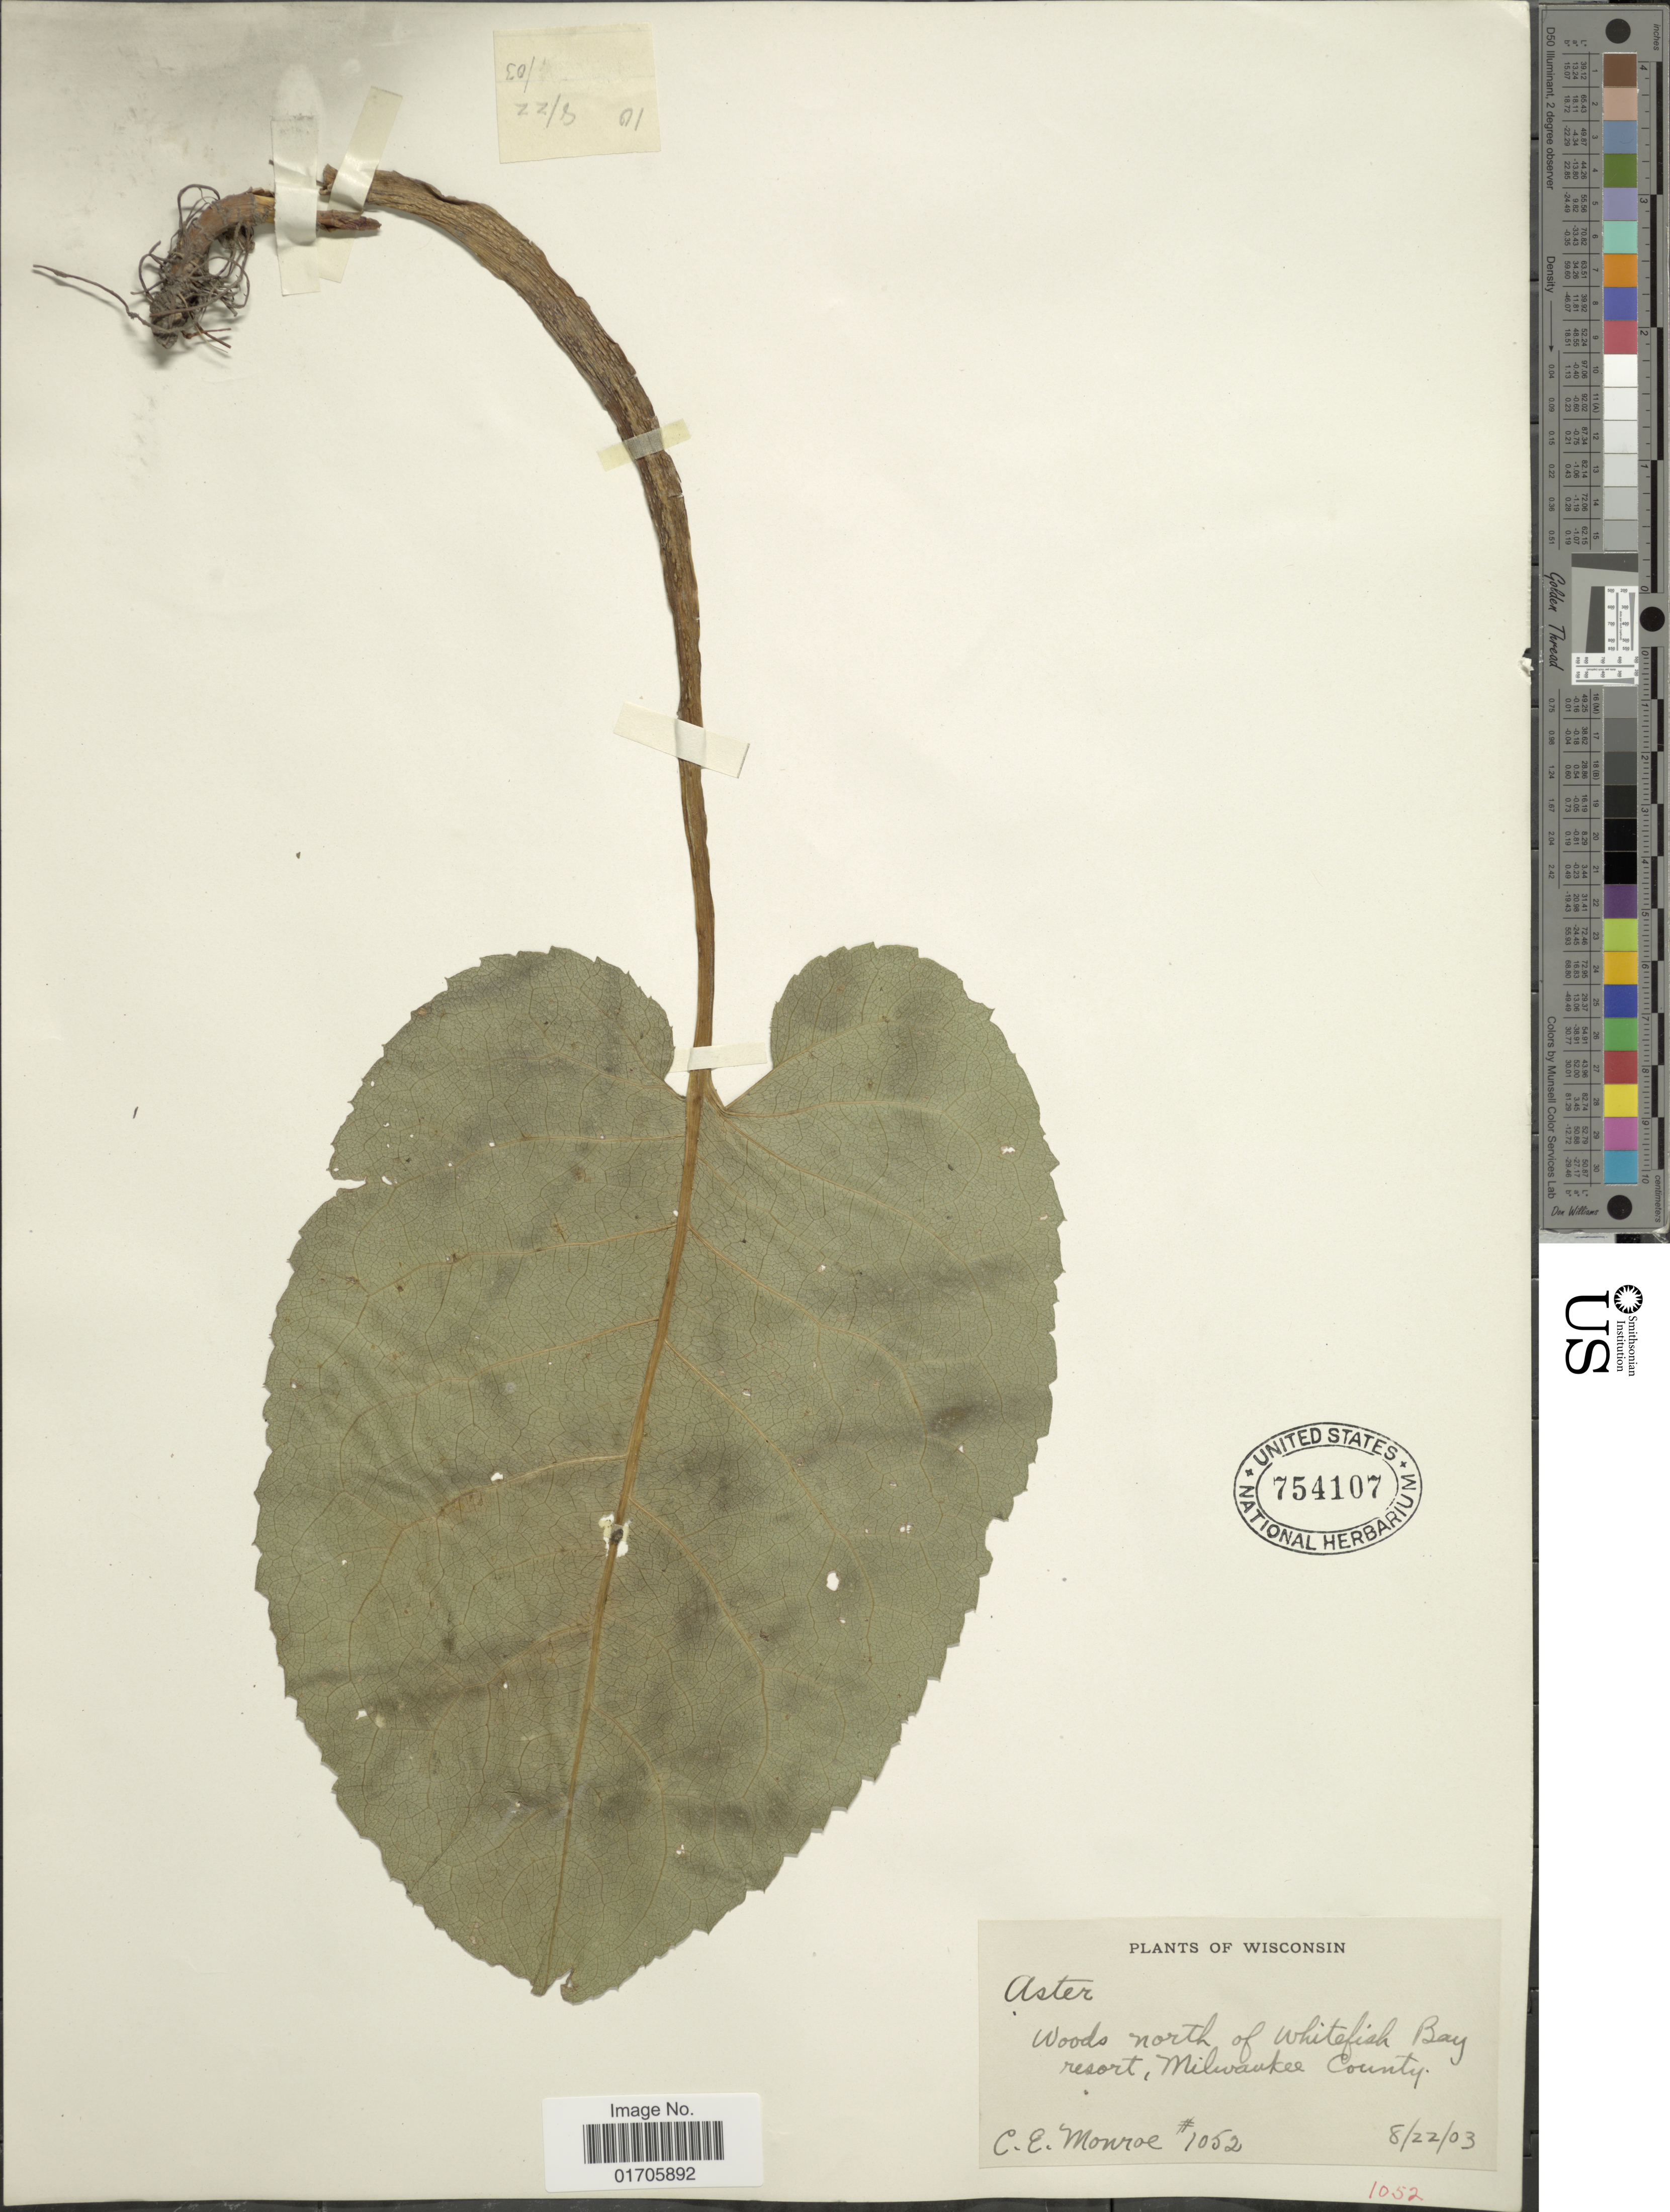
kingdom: Plantae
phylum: Tracheophyta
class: Magnoliopsida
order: Asterales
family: Asteraceae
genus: Eurybia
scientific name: Eurybia macrophylla var. pinguifolia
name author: (E.S. Burgess) G. Wilh. & Rericha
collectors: C. Monroe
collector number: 1052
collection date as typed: Transcribed d/m/y: 22/8/3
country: United States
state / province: Wisconsin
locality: Wisconsin. Woods north of Whitefish Bay resort, Milwaukee County.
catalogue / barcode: US 754107